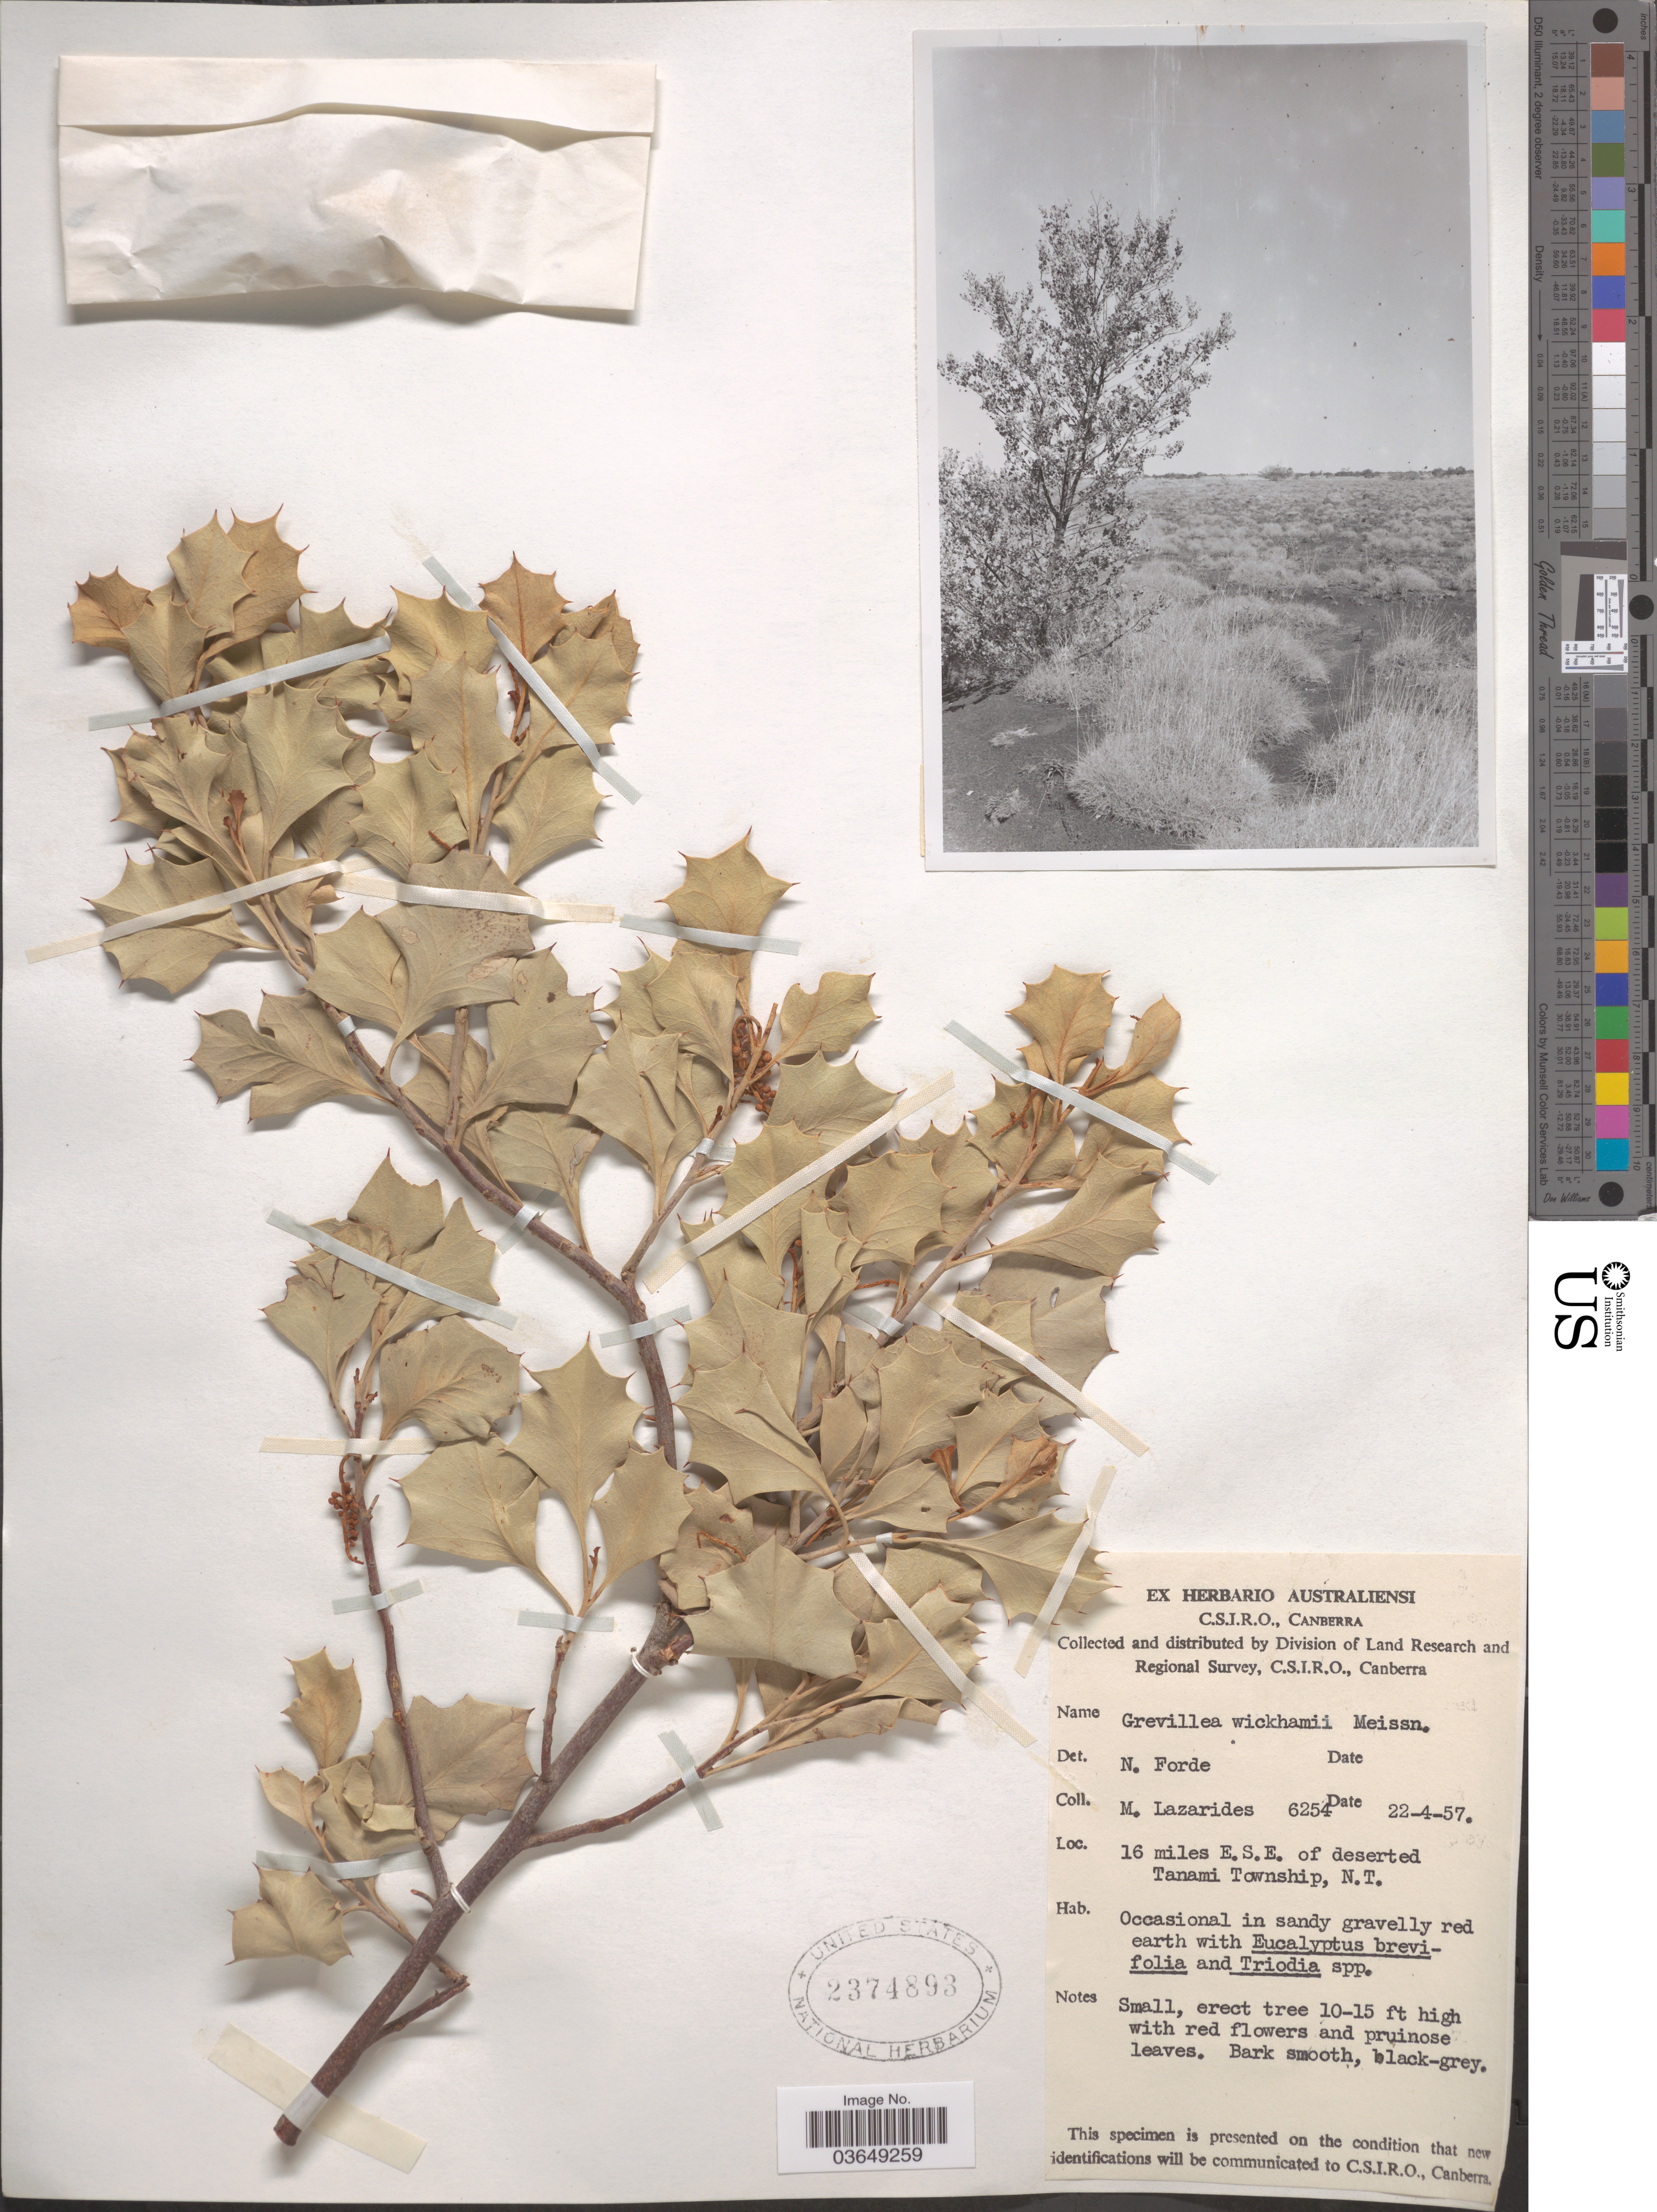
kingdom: Plantae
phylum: Tracheophyta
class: Magnoliopsida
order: Proteales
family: Proteaceae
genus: Grevillea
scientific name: Grevillea wickhamii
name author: Meisn.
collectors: M. Lazarides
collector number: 6254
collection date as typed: Transcribed d/m/y: 22/4/57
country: Australia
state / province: Northern Territory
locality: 16 miles E.S.E. of deserted Tanami Township.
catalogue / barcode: US 2374893